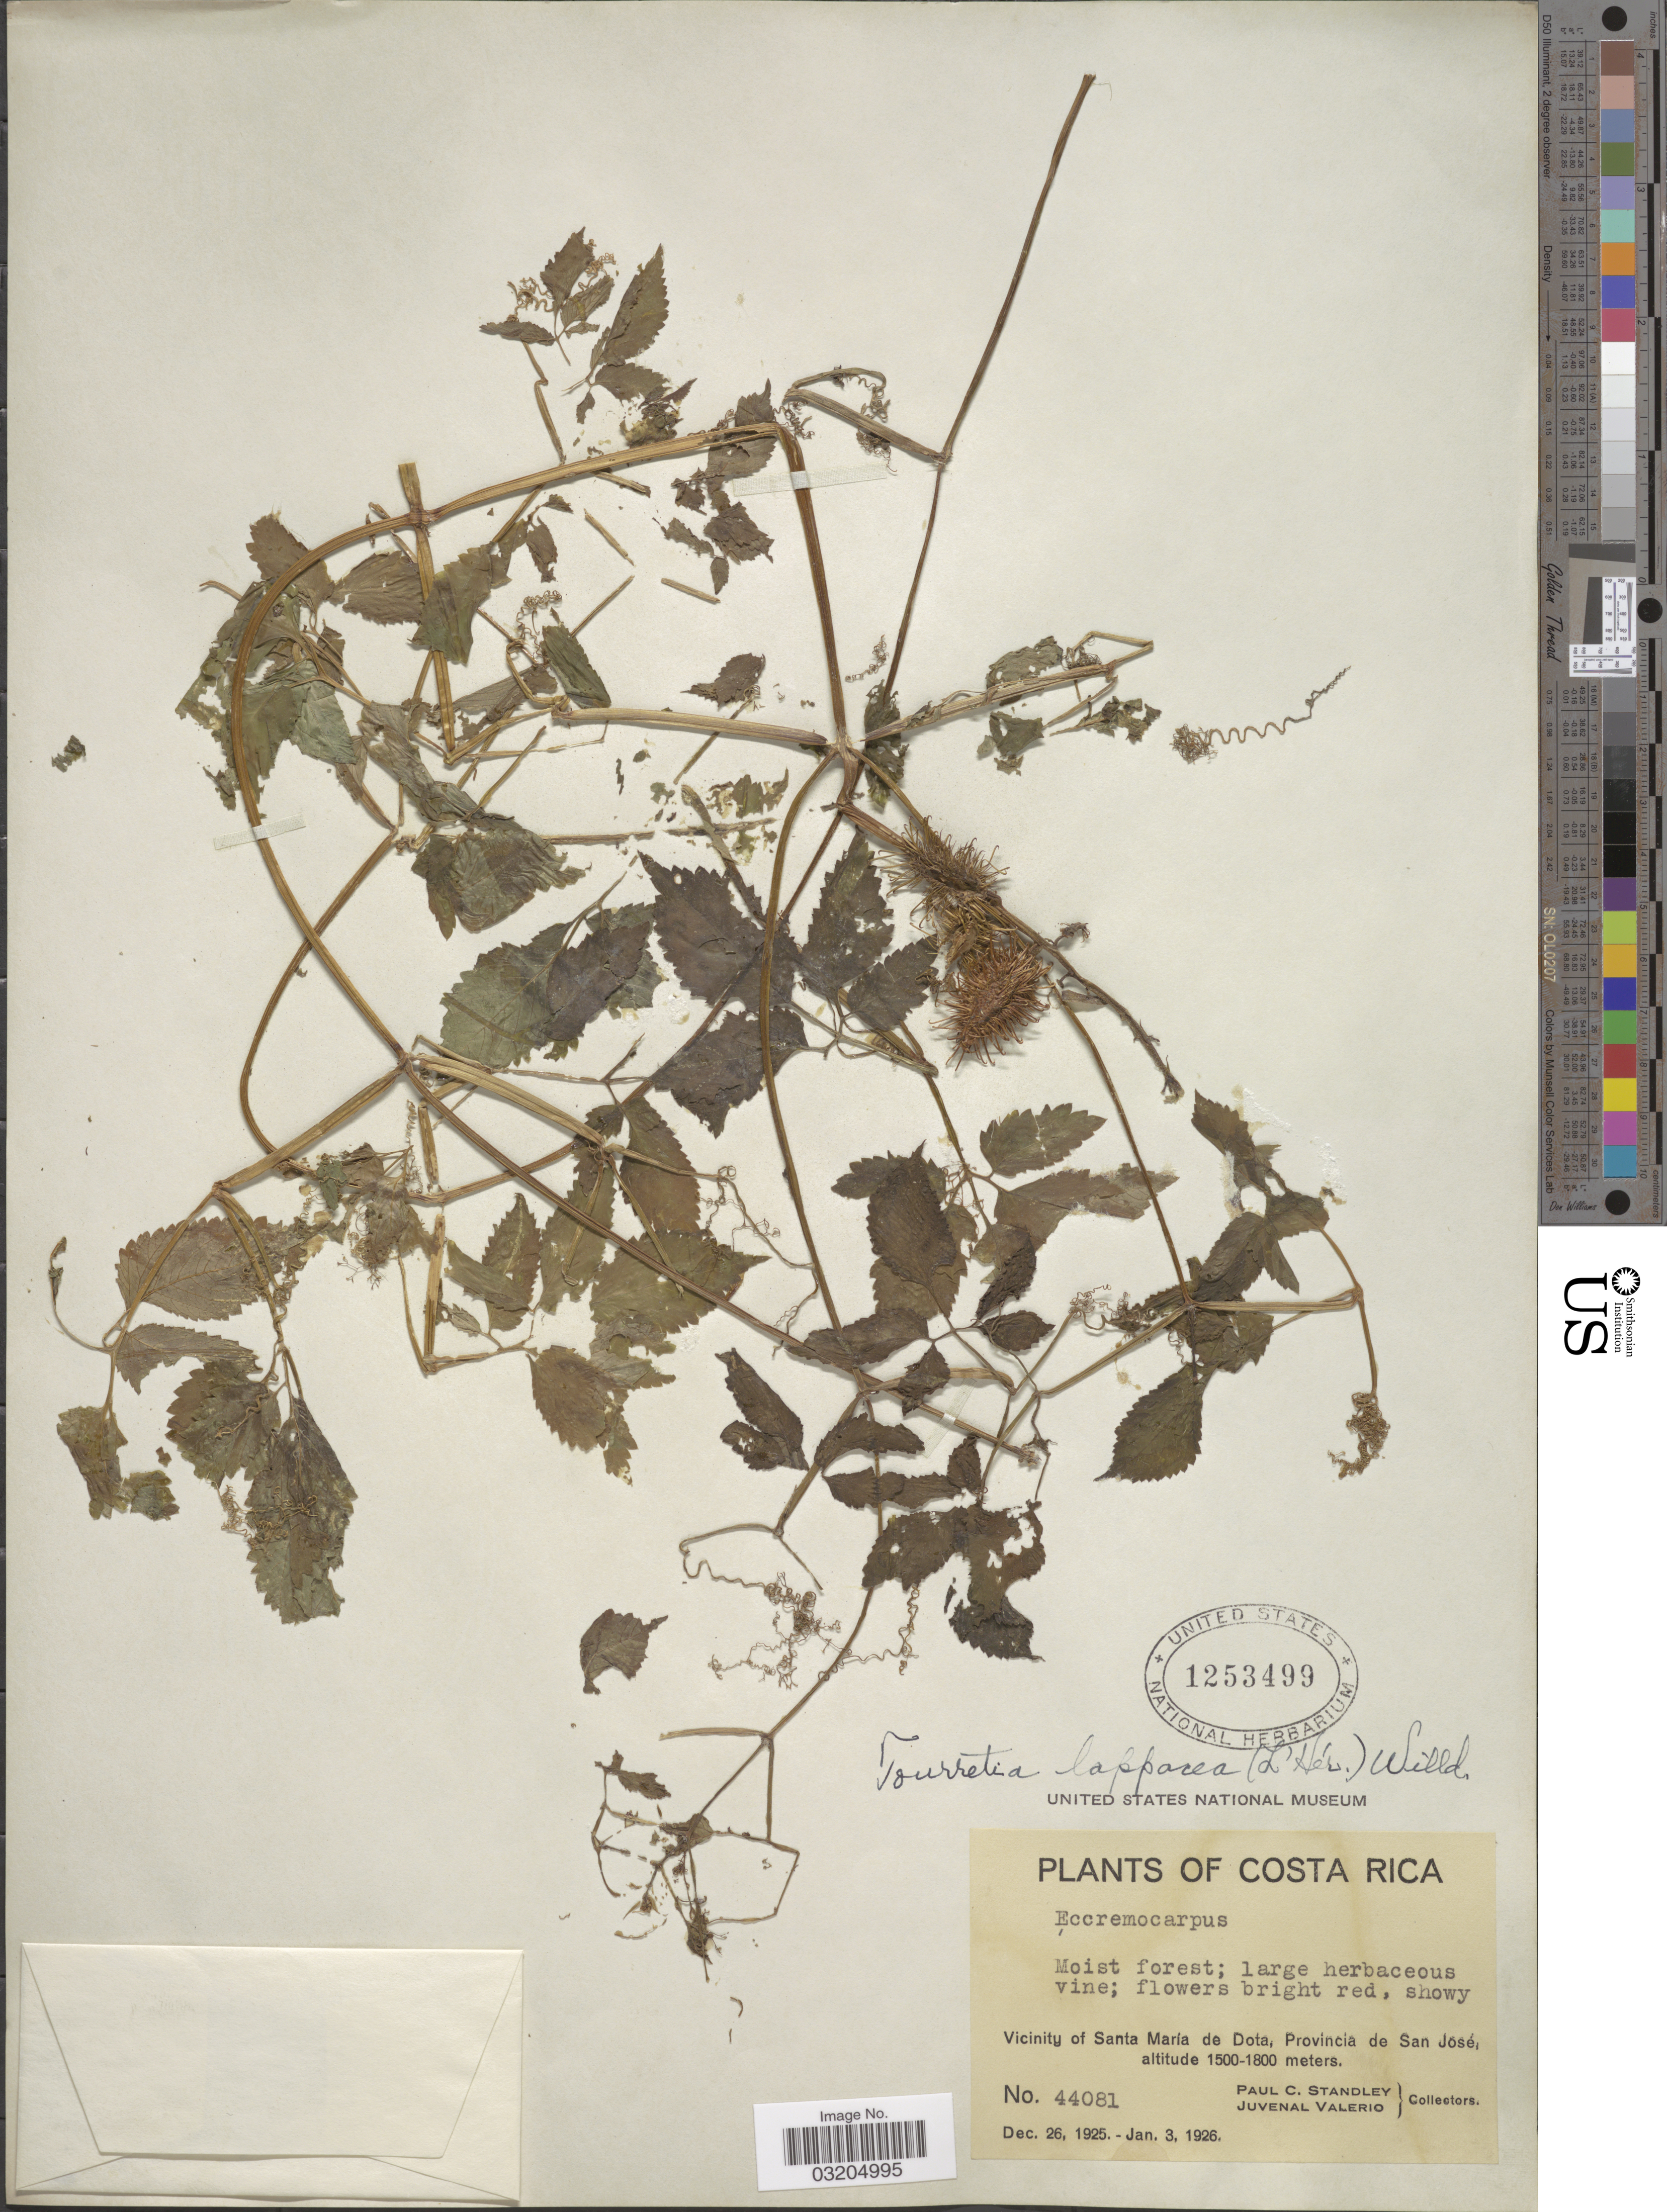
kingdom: Plantae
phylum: Tracheophyta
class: Magnoliopsida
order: Lamiales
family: Bignoniaceae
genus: Tourrettia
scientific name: Tourrettia lappacea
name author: (L'Hér.) Willd.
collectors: P. C. Standley & J. Valerio R.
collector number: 44081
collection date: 1925-12-26/1926-01-03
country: Costa Rica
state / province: San José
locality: Vicinity of Santa María de Dota.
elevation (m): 1500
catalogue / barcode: US 1253499